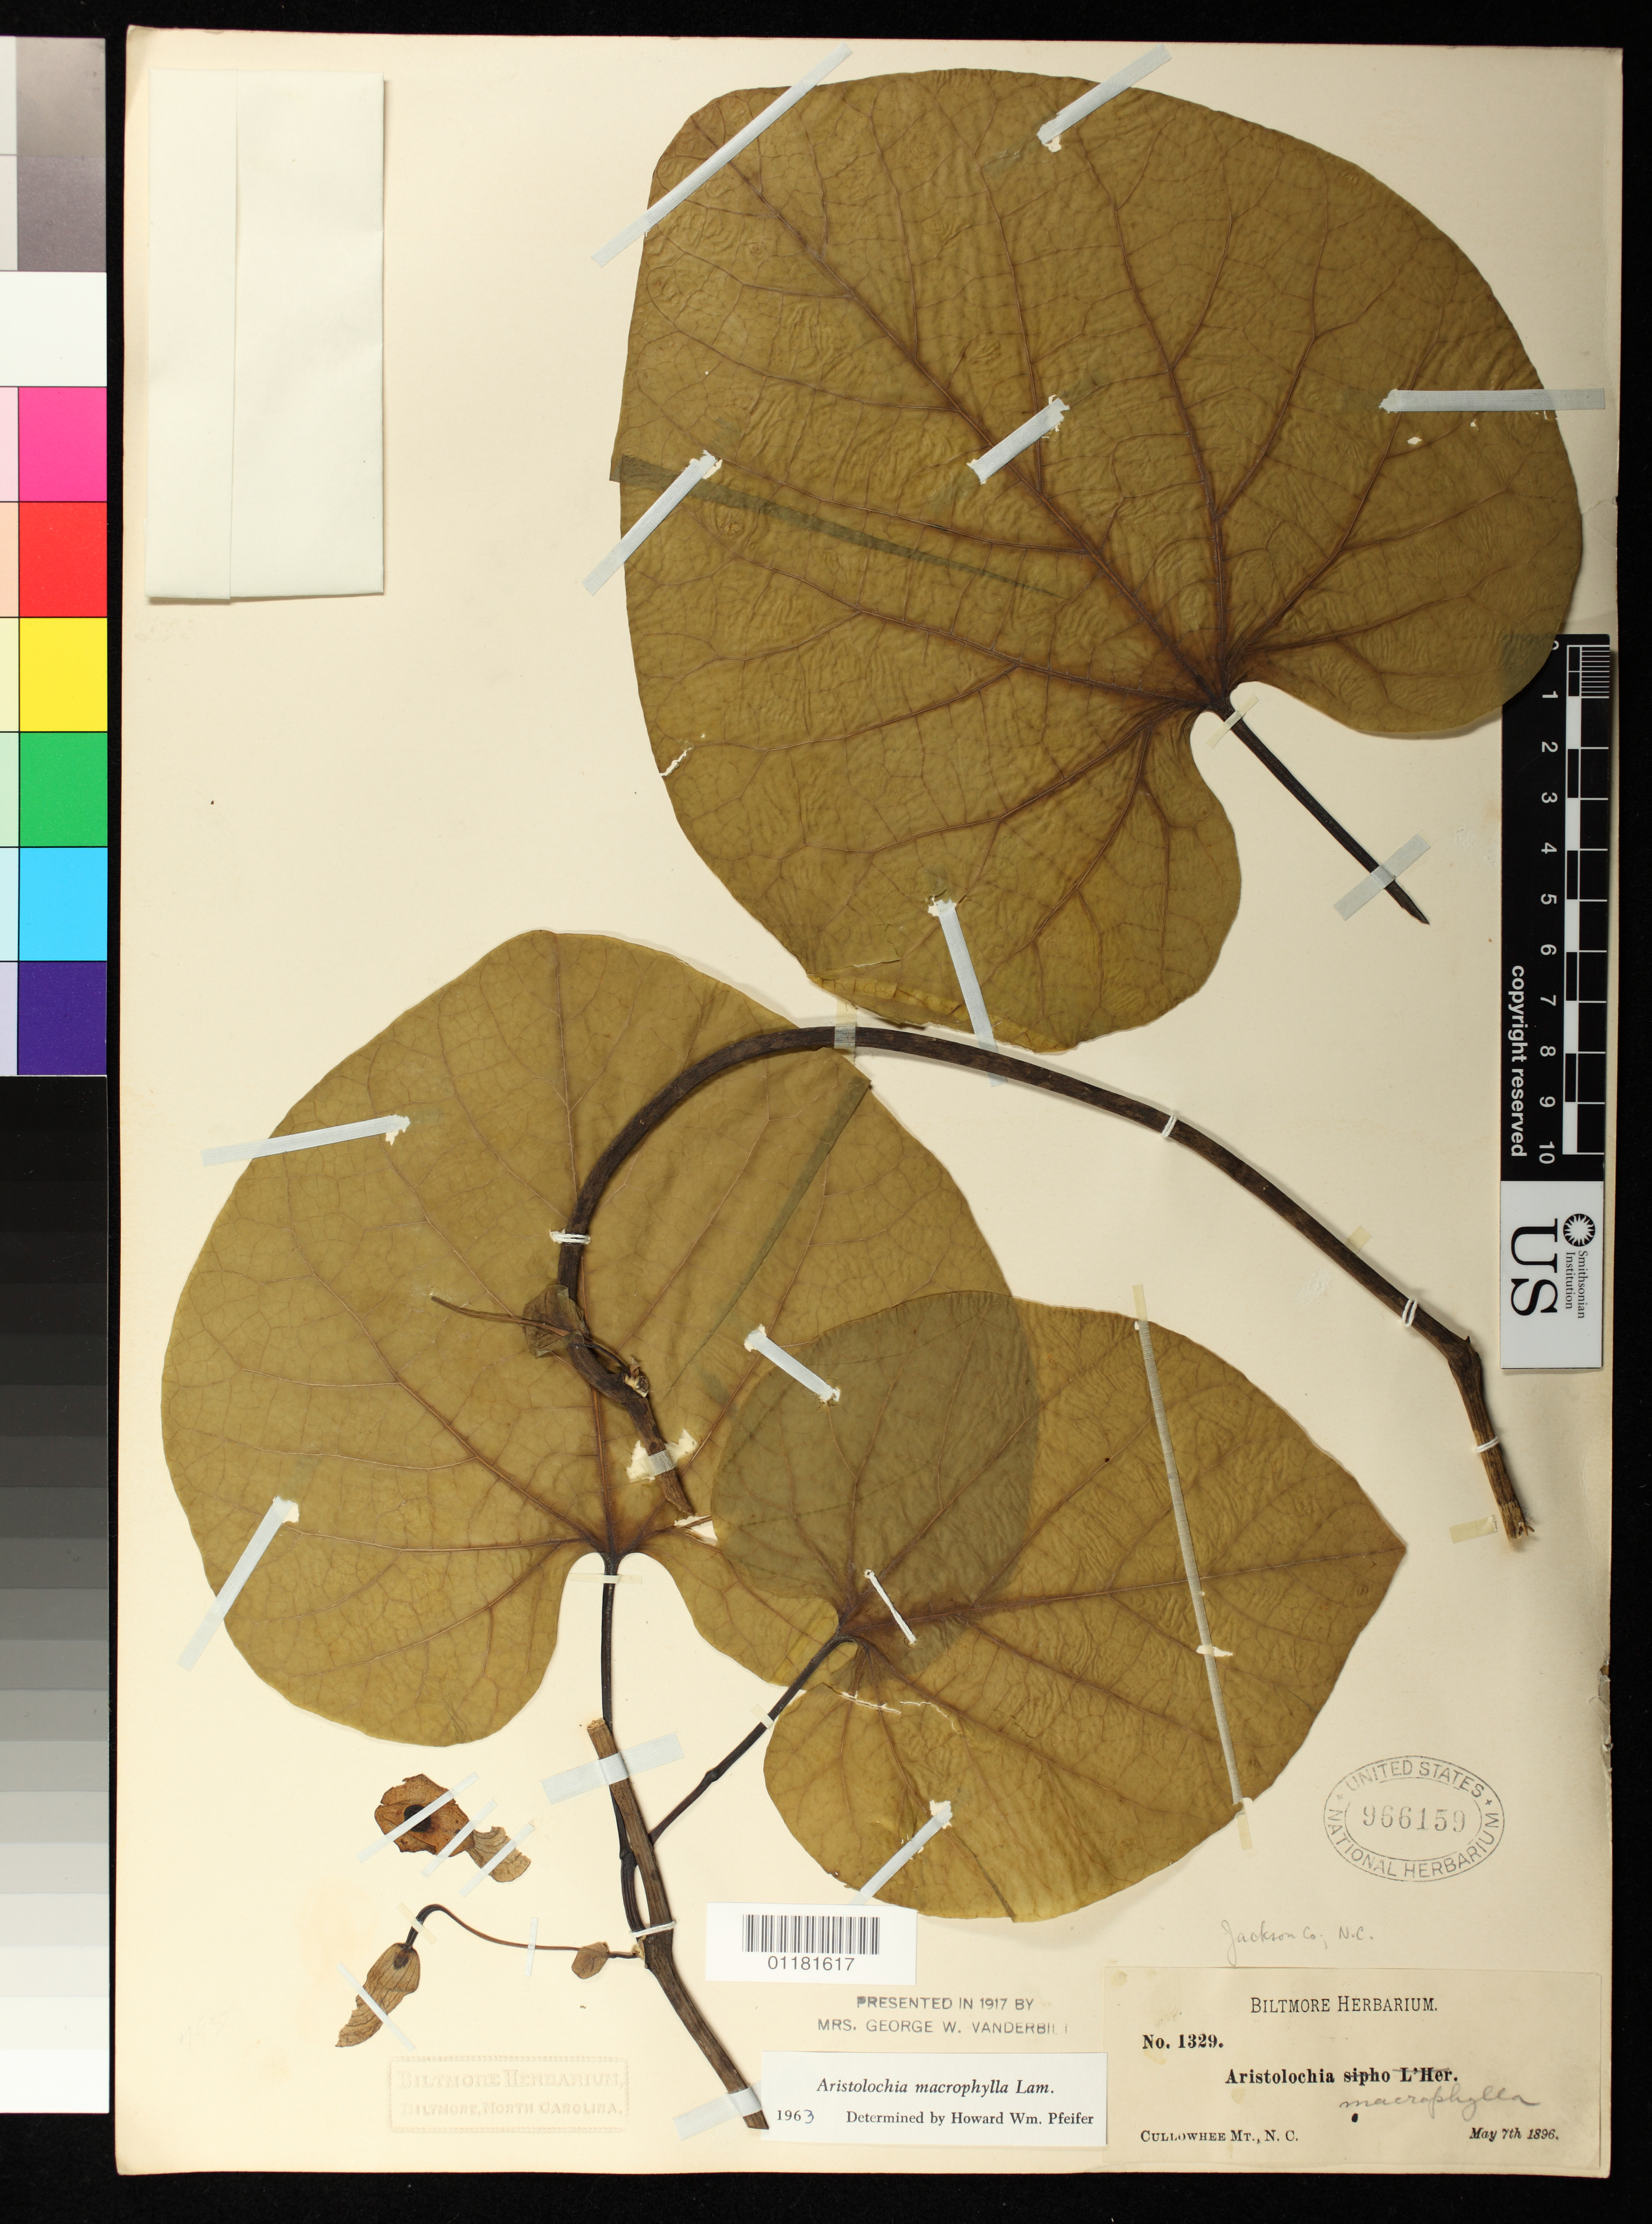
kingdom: Plantae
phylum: Tracheophyta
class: Magnoliopsida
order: Piperales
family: Aristolochiaceae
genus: Aristolochia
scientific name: Aristolochia macrophylla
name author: Lam.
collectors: ex herb. Biltmore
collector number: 1329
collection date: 1896-05-07 or 1896-07-05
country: United States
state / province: North Carolina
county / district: Jackson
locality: Cullowhee Mountain, Jackson County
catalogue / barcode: US 966159